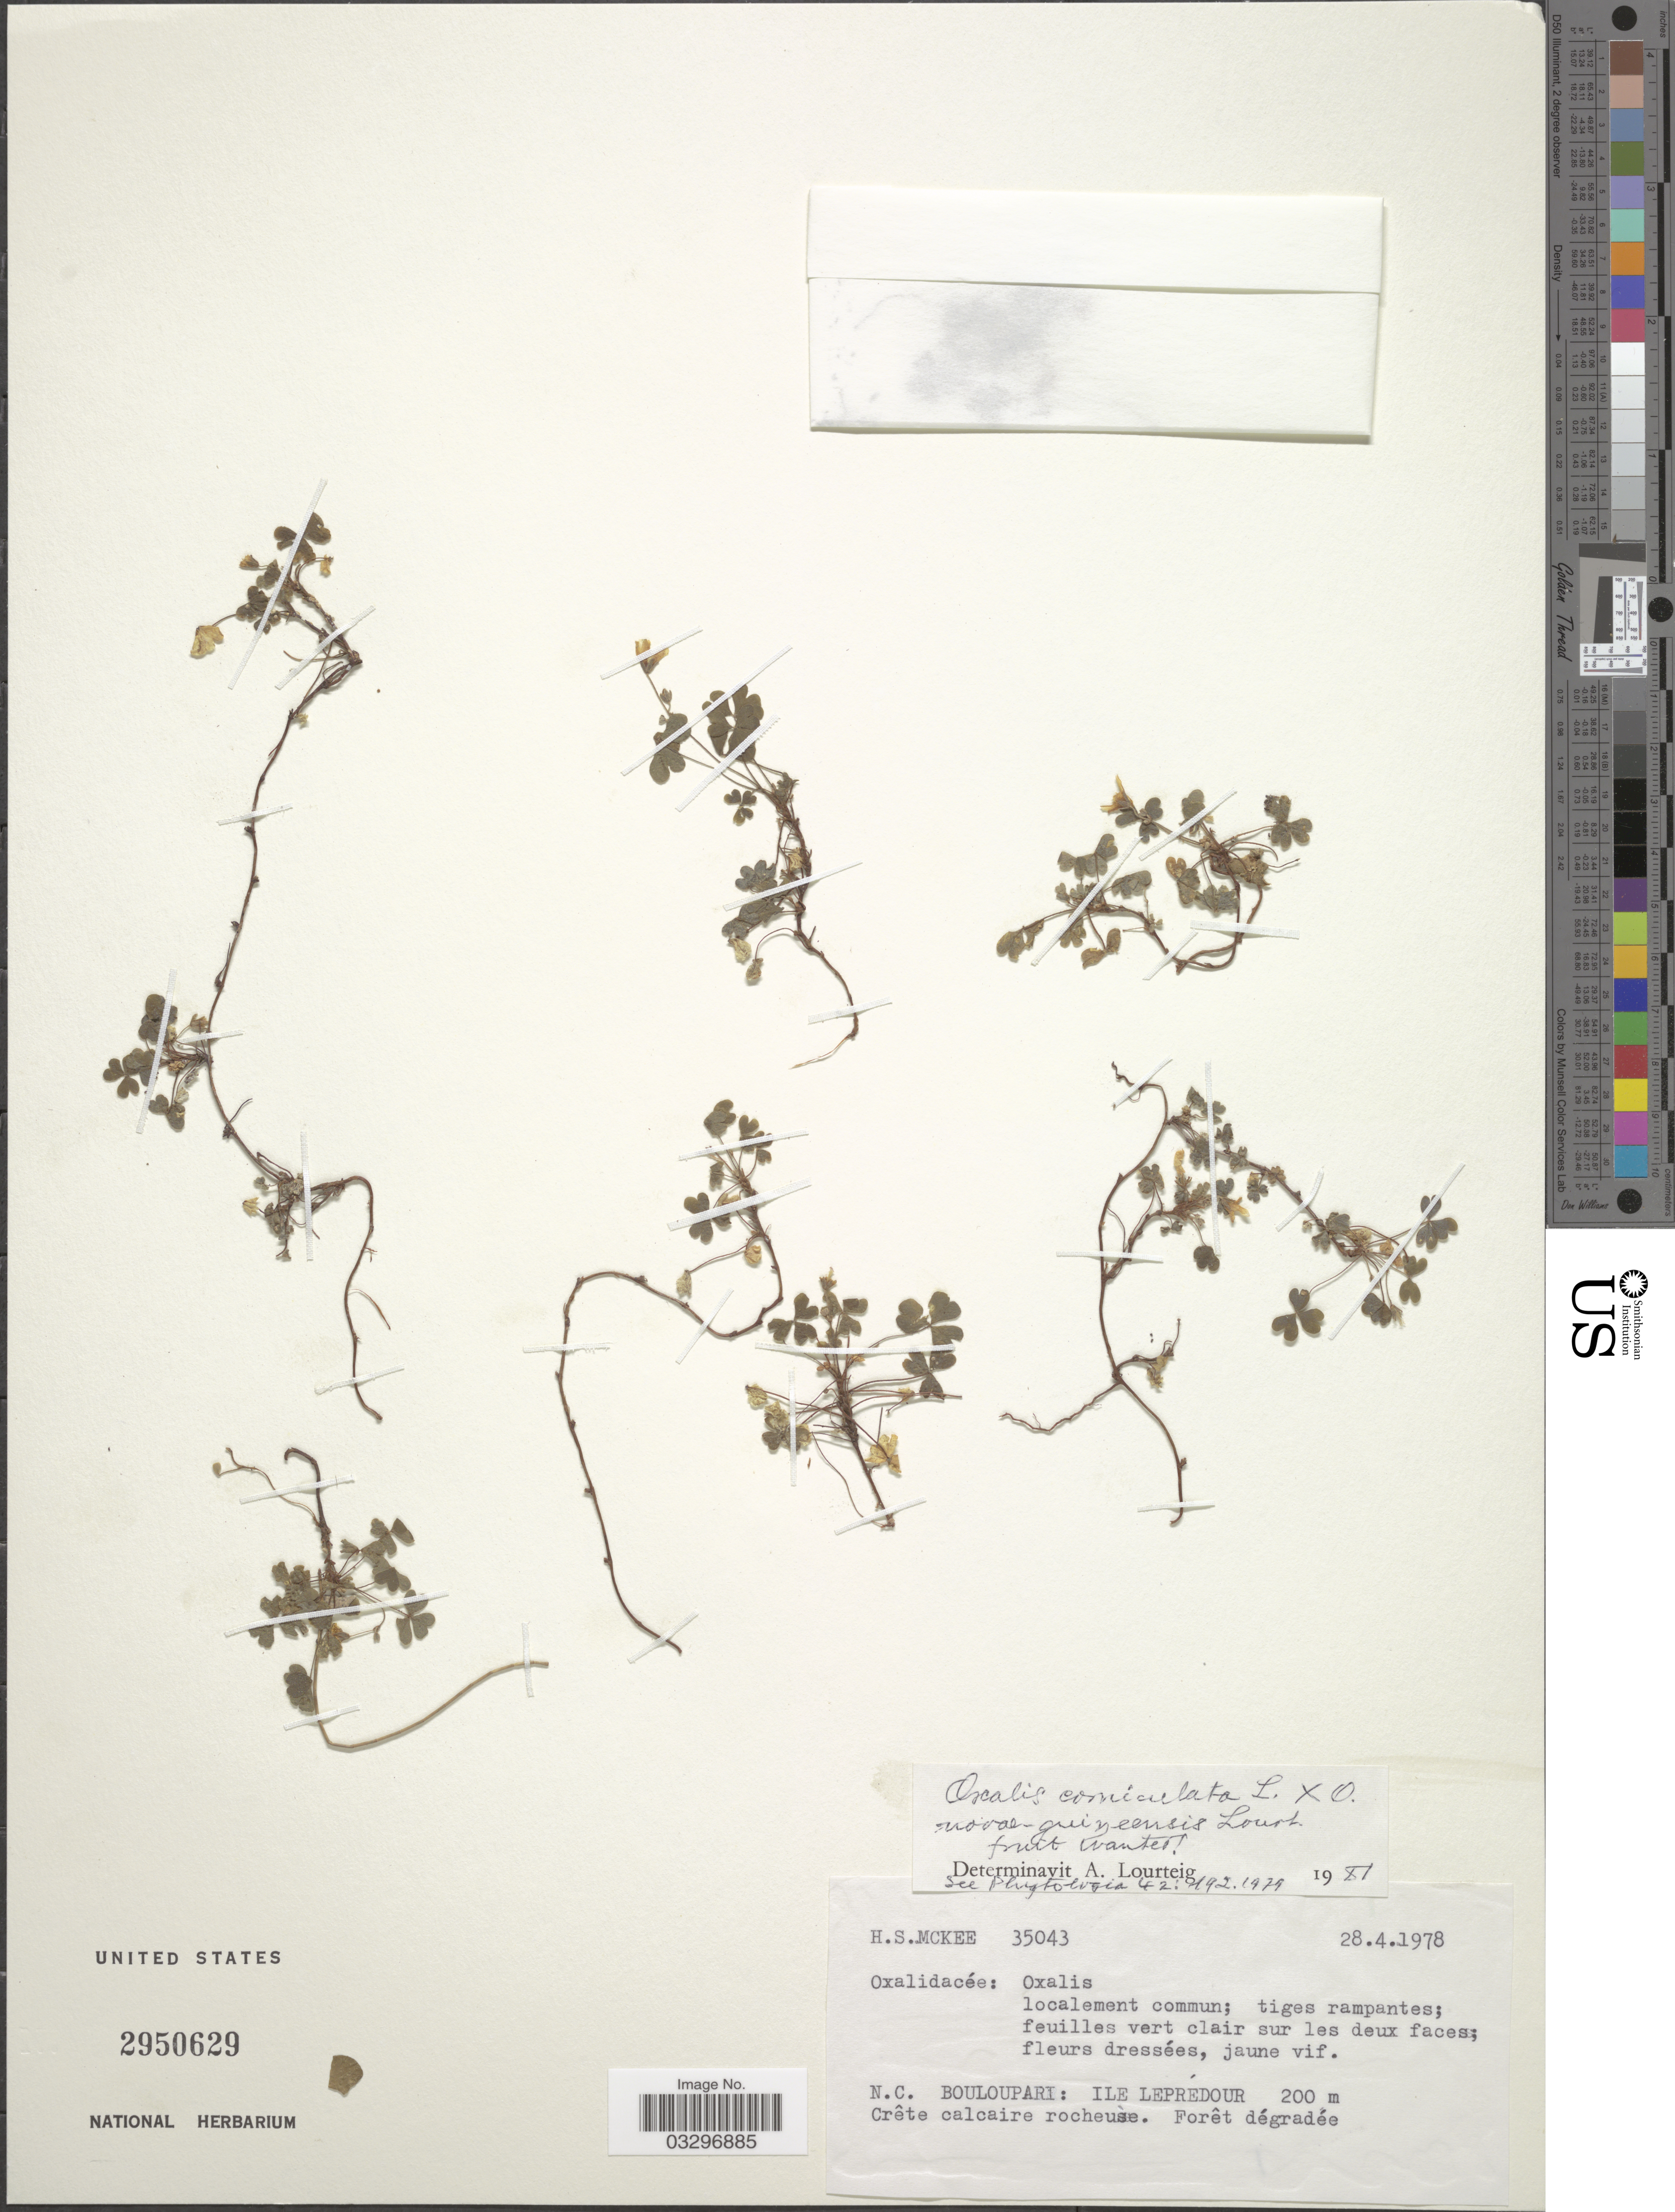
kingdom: Plantae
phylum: Tracheophyta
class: Magnoliopsida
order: Oxalidales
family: Oxalidaceae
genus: Oxalis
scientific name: Oxalis corniculata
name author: L.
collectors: H. S. McKee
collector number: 35043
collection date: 1978-04-28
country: New Caledonia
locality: N.C. Bouloupari: Ile Leprédour.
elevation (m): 200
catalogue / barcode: US 2950629